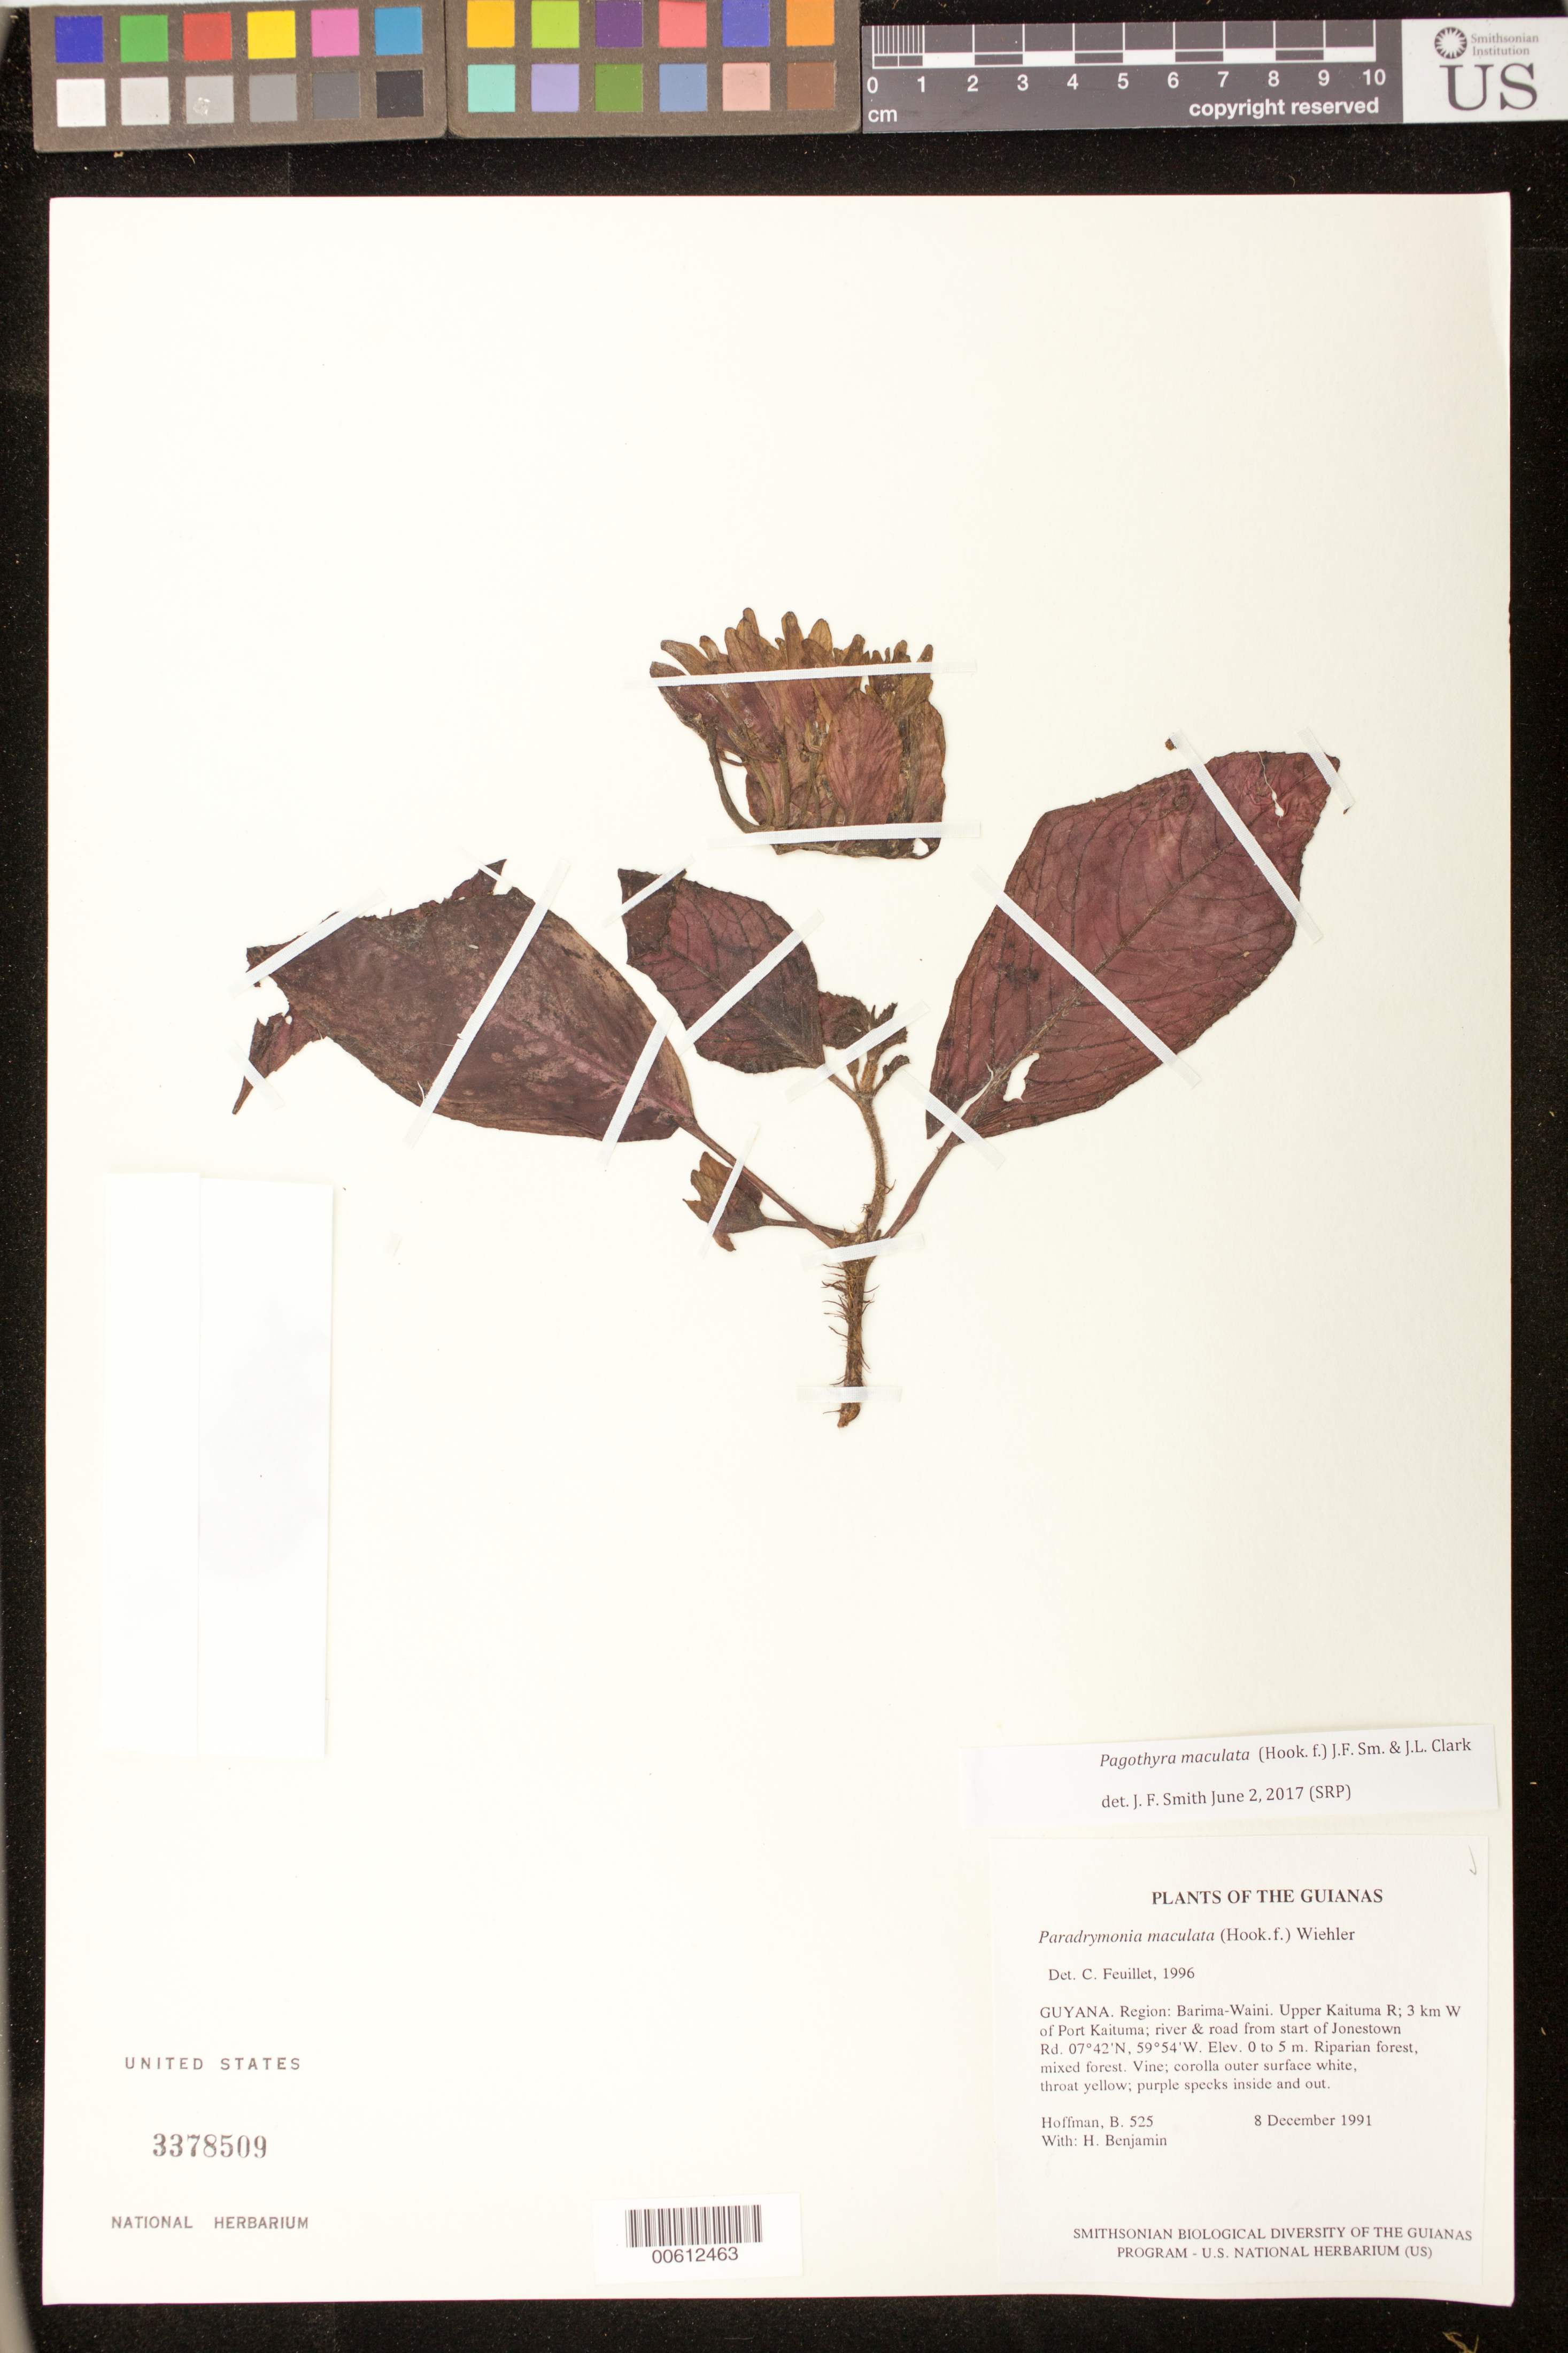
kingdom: Plantae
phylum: Tracheophyta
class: Magnoliopsida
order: Lamiales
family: Gesneriaceae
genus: Pagothyra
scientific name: Pagothyra maculata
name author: (Hook. f.) J.F. Sm. & J.L. Clark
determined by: Smith, J. F.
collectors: B. Hoffman & H. Benjamin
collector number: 525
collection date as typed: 08 Dec 1991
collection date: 1991-12-08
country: Guyana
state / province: Barima-Waini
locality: Upper Kaituma R.; 3 km w of Port Kaituma; river & road from start of Jonestown Rd.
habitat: Riparian forest, mixed forest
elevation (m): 0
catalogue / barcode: US 3378509